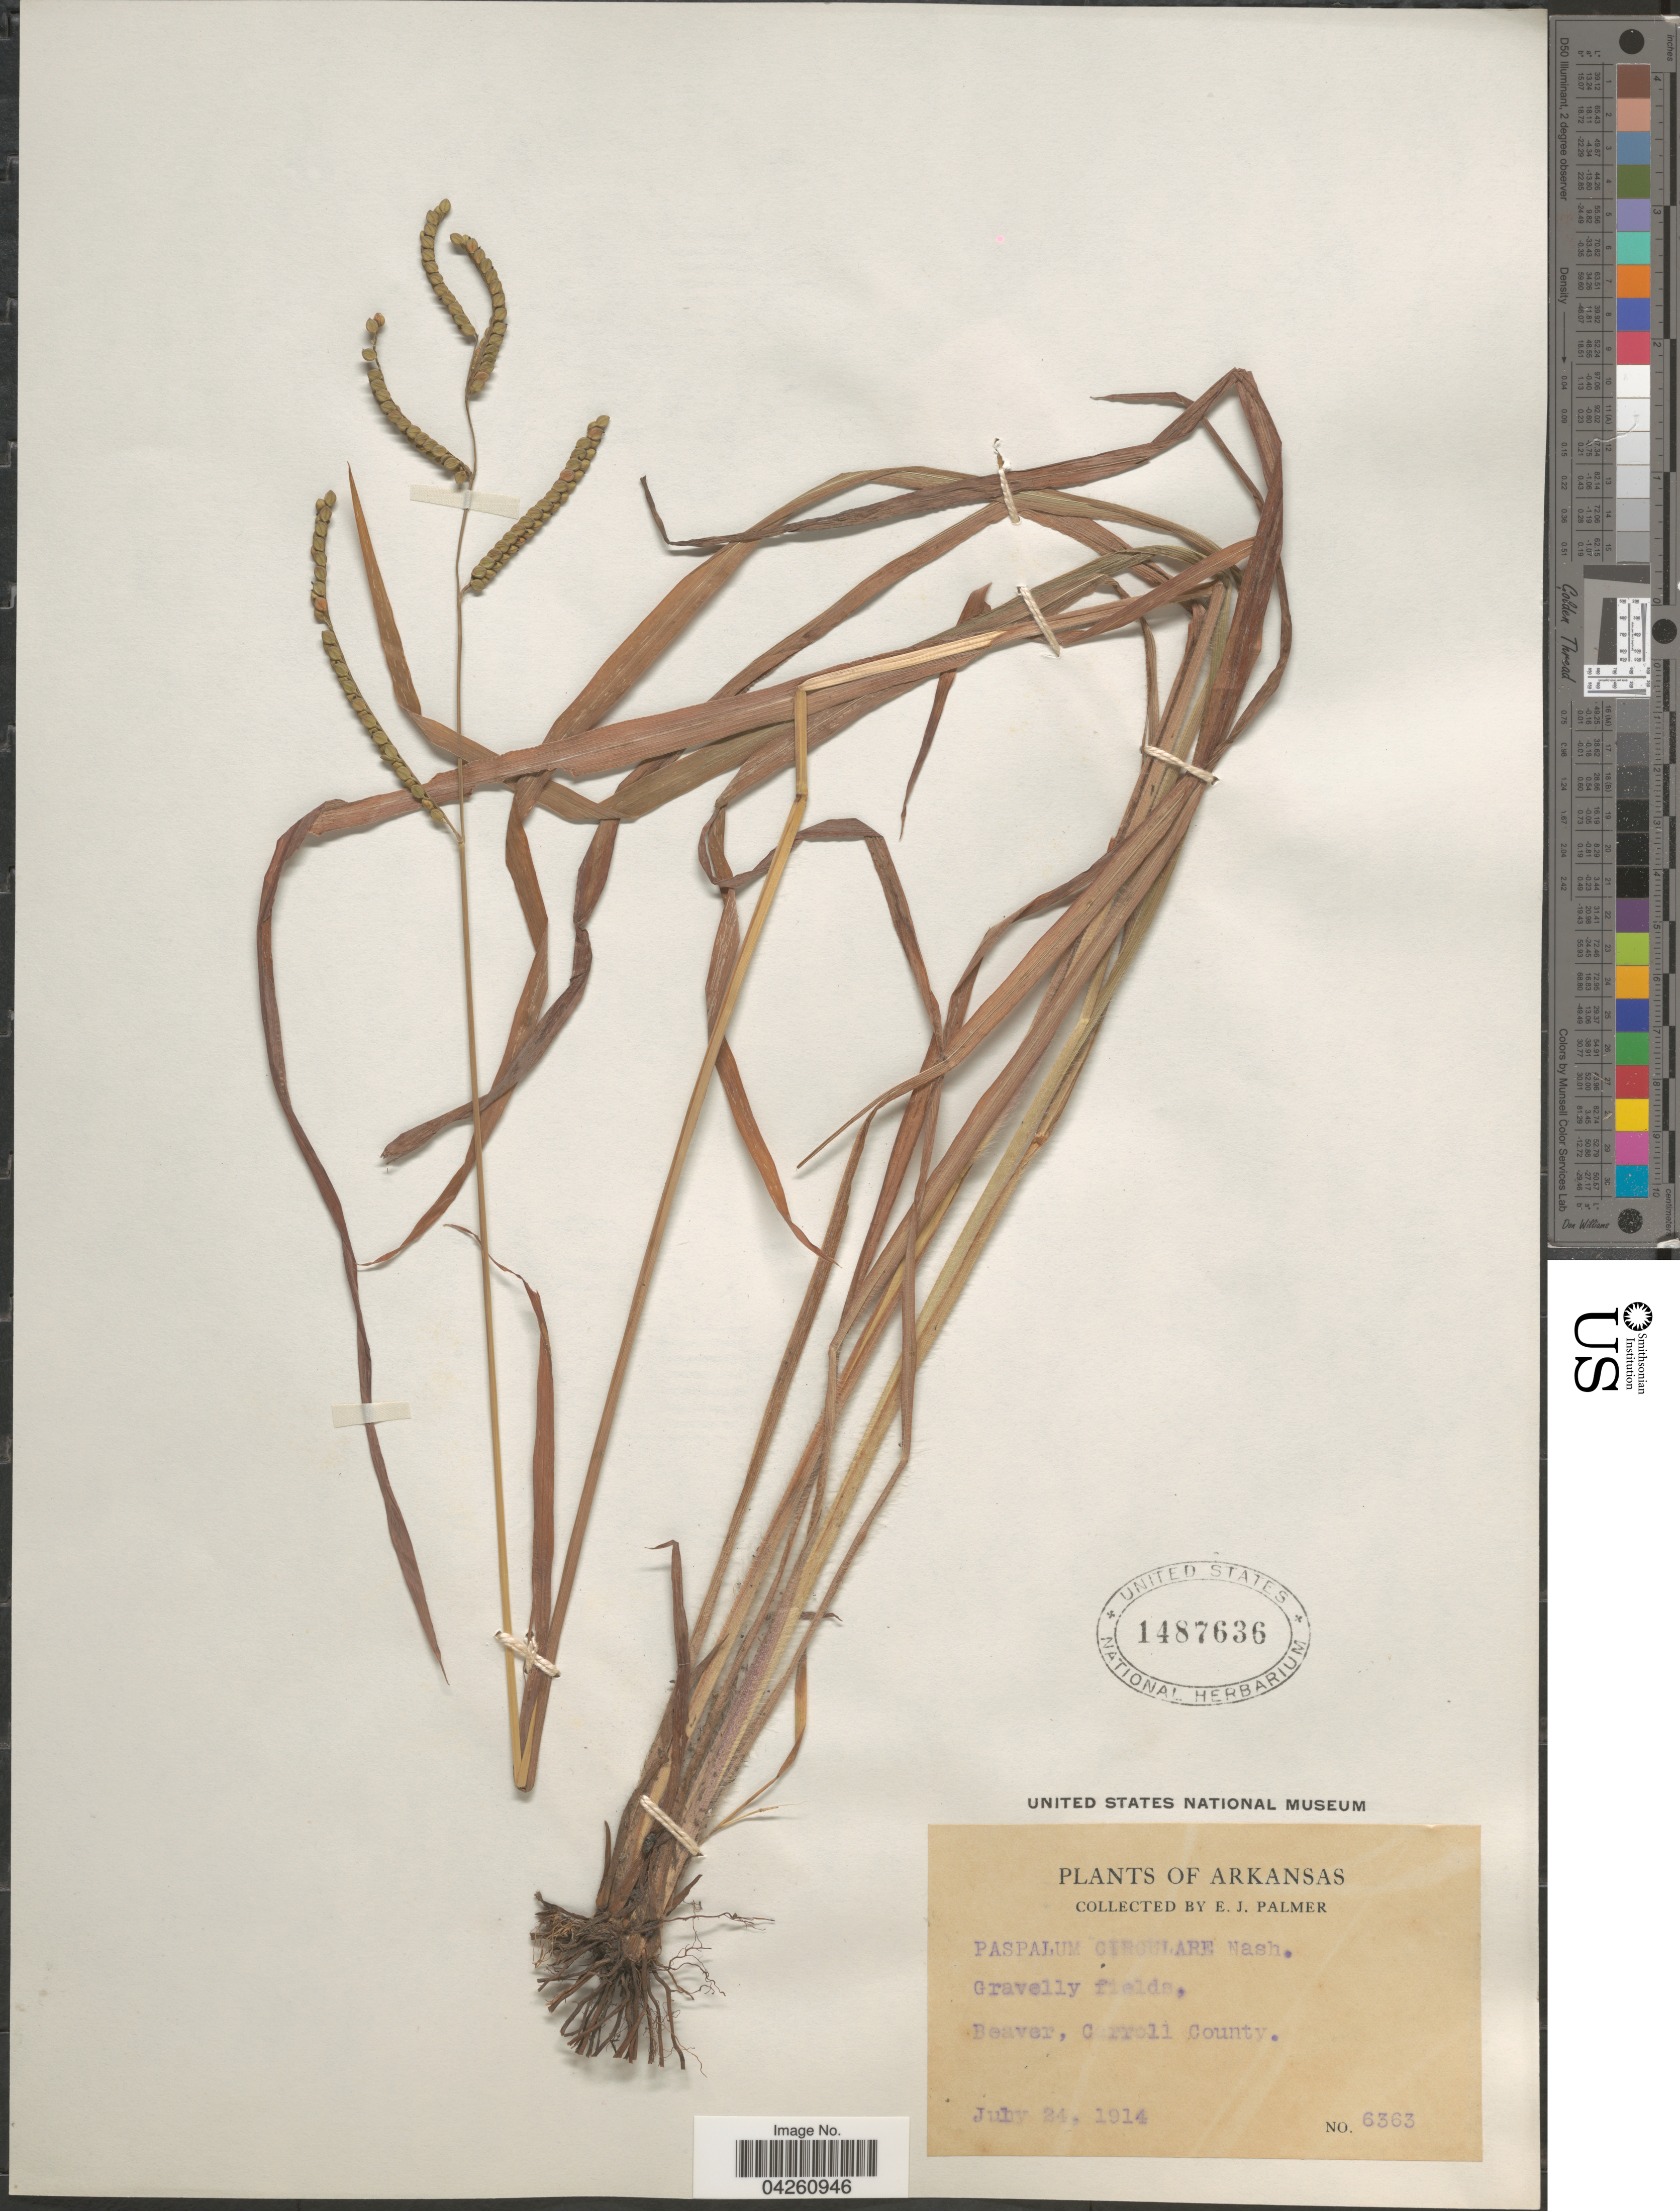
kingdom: Plantae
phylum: Tracheophyta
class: Liliopsida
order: Poales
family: Poaceae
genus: Paspalum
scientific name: Paspalum circulare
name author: Nash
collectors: E. J. Palmer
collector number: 6363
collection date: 1914-07-24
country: United States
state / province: Arkansas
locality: Gravelly fields, Beaver, Carroll County.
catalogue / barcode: US 1487636